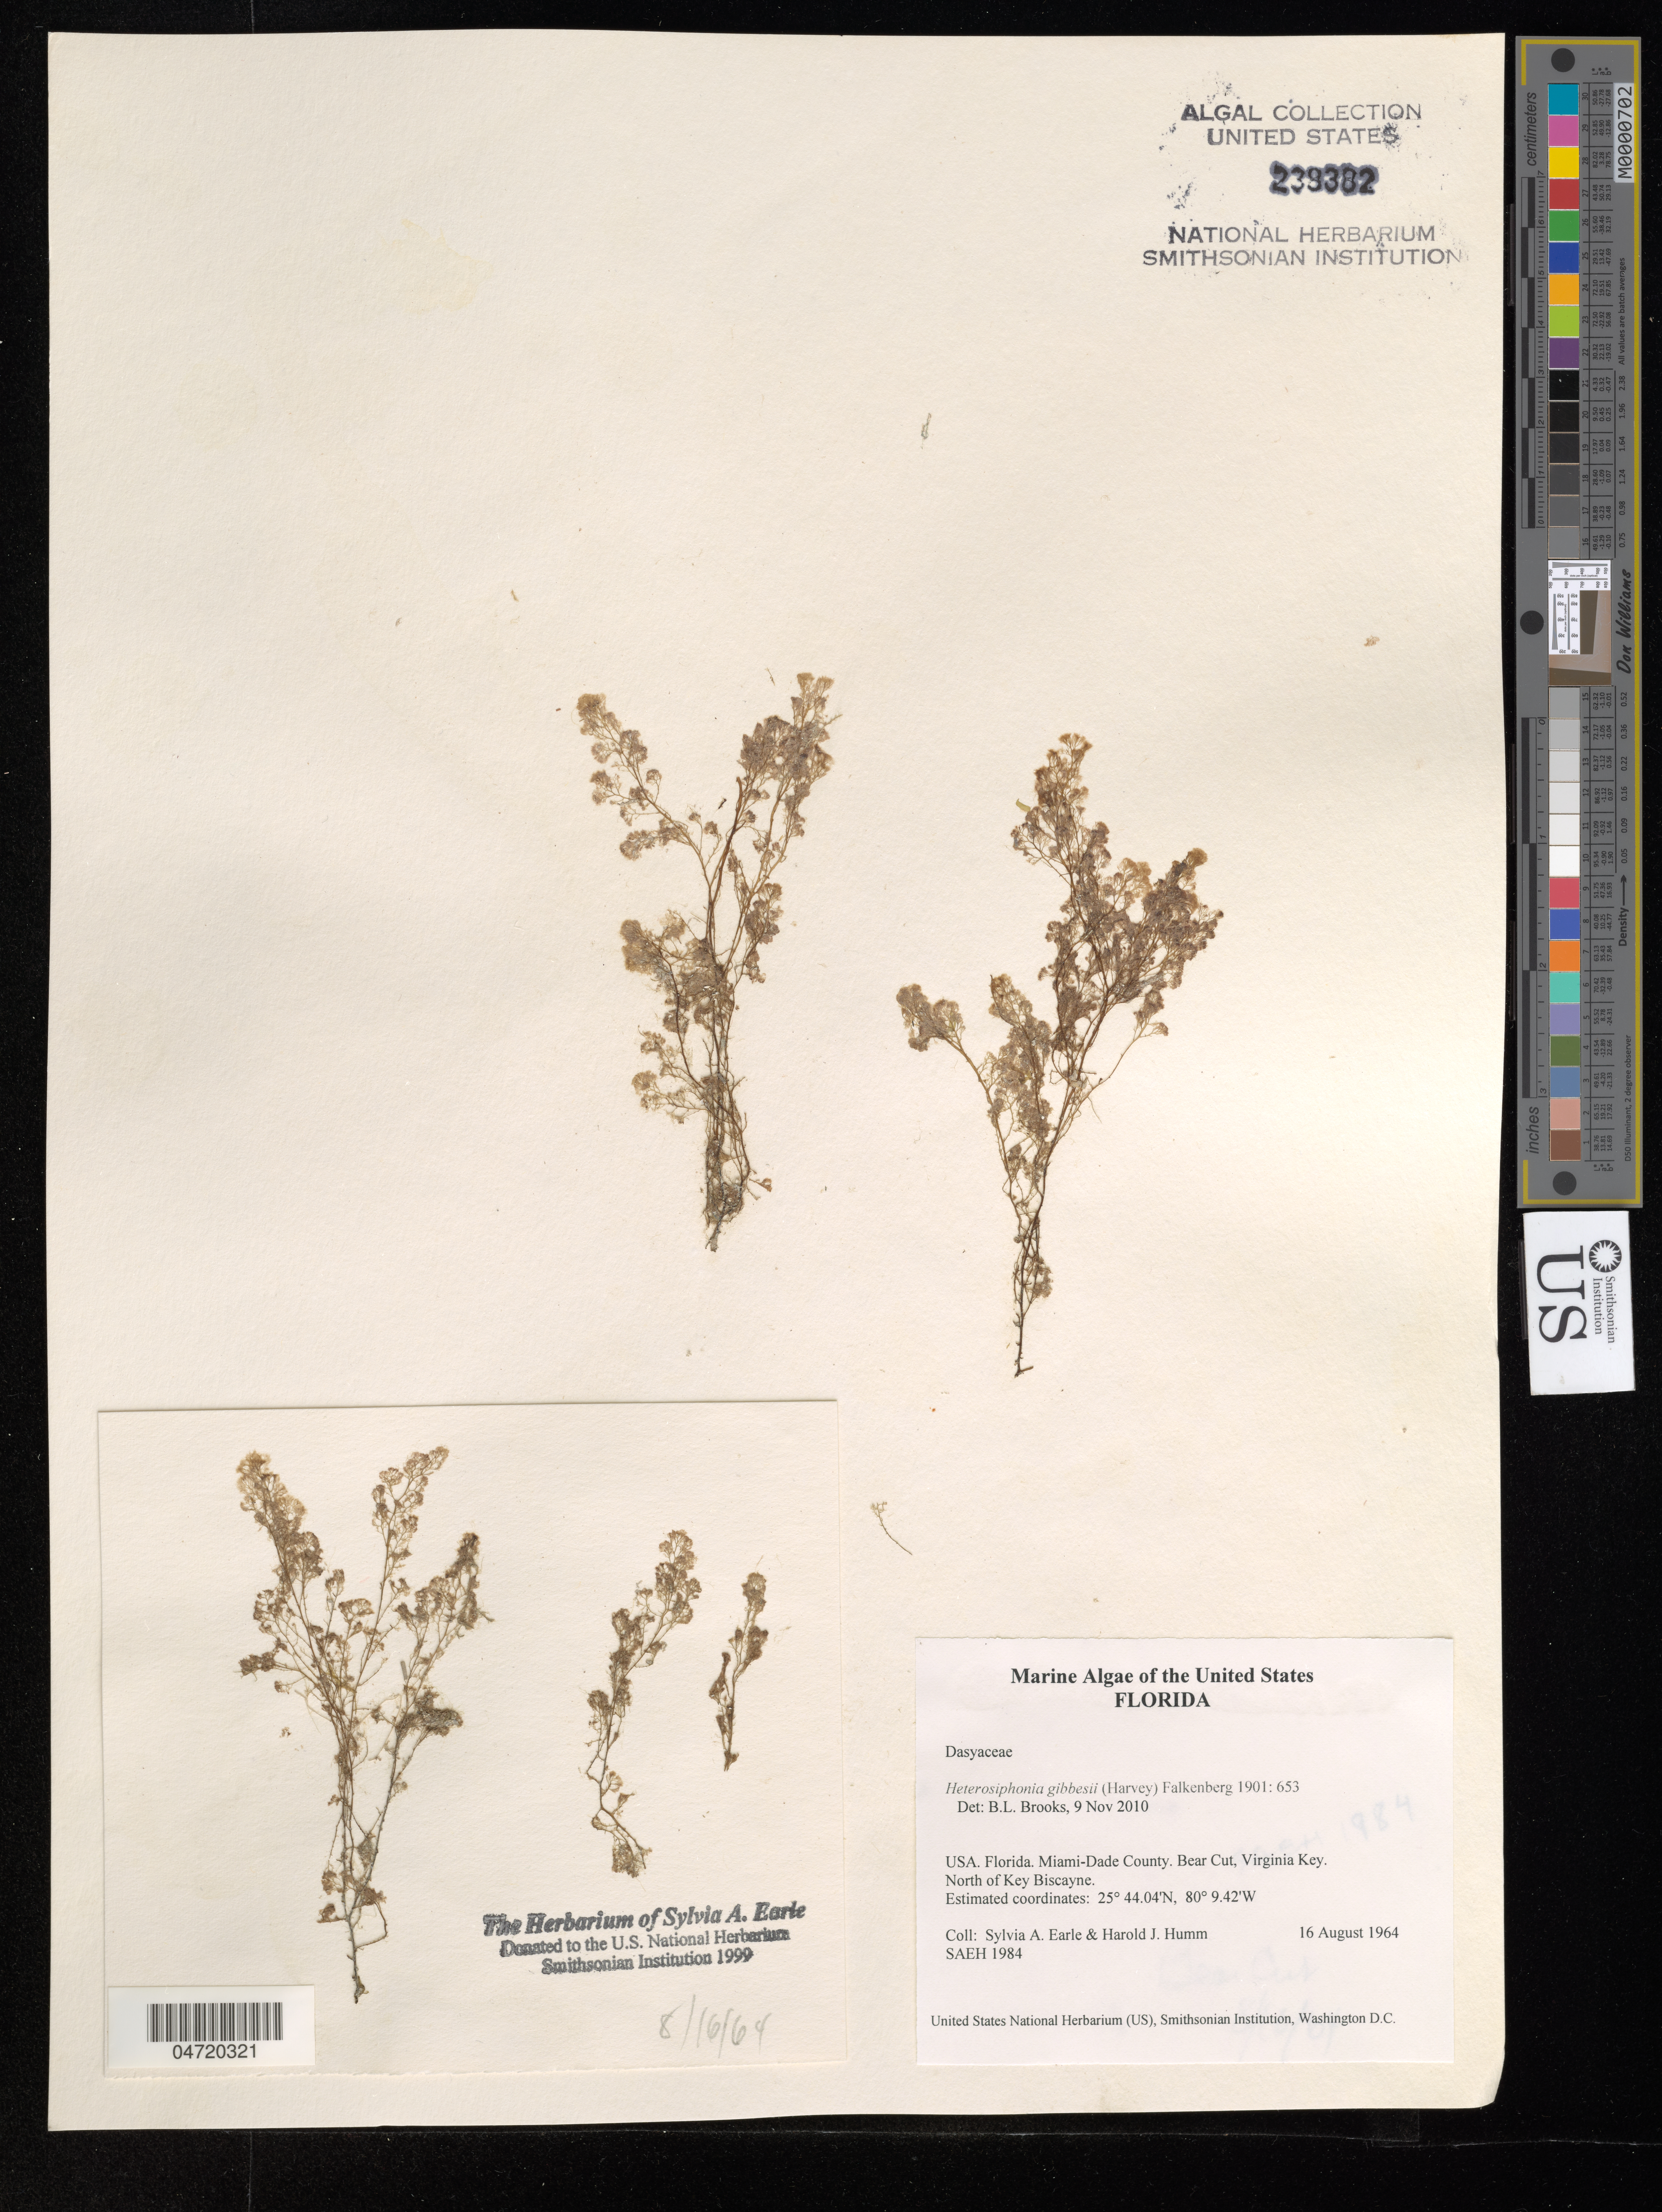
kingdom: Plantae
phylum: Rhodophyta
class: Florideophyceae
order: Ceramiales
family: Dasyaceae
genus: Heterosiphonia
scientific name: Heterosiphonia gibbesii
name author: (Harv.)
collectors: S. A. Earle & H. J. Humm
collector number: SAEH 1984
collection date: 1964-08-16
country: United States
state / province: Florida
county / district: Miami-Dade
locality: Miami-Dade County. Bear Cut, Virginia Key. North of key Biscayne.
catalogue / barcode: US 239382